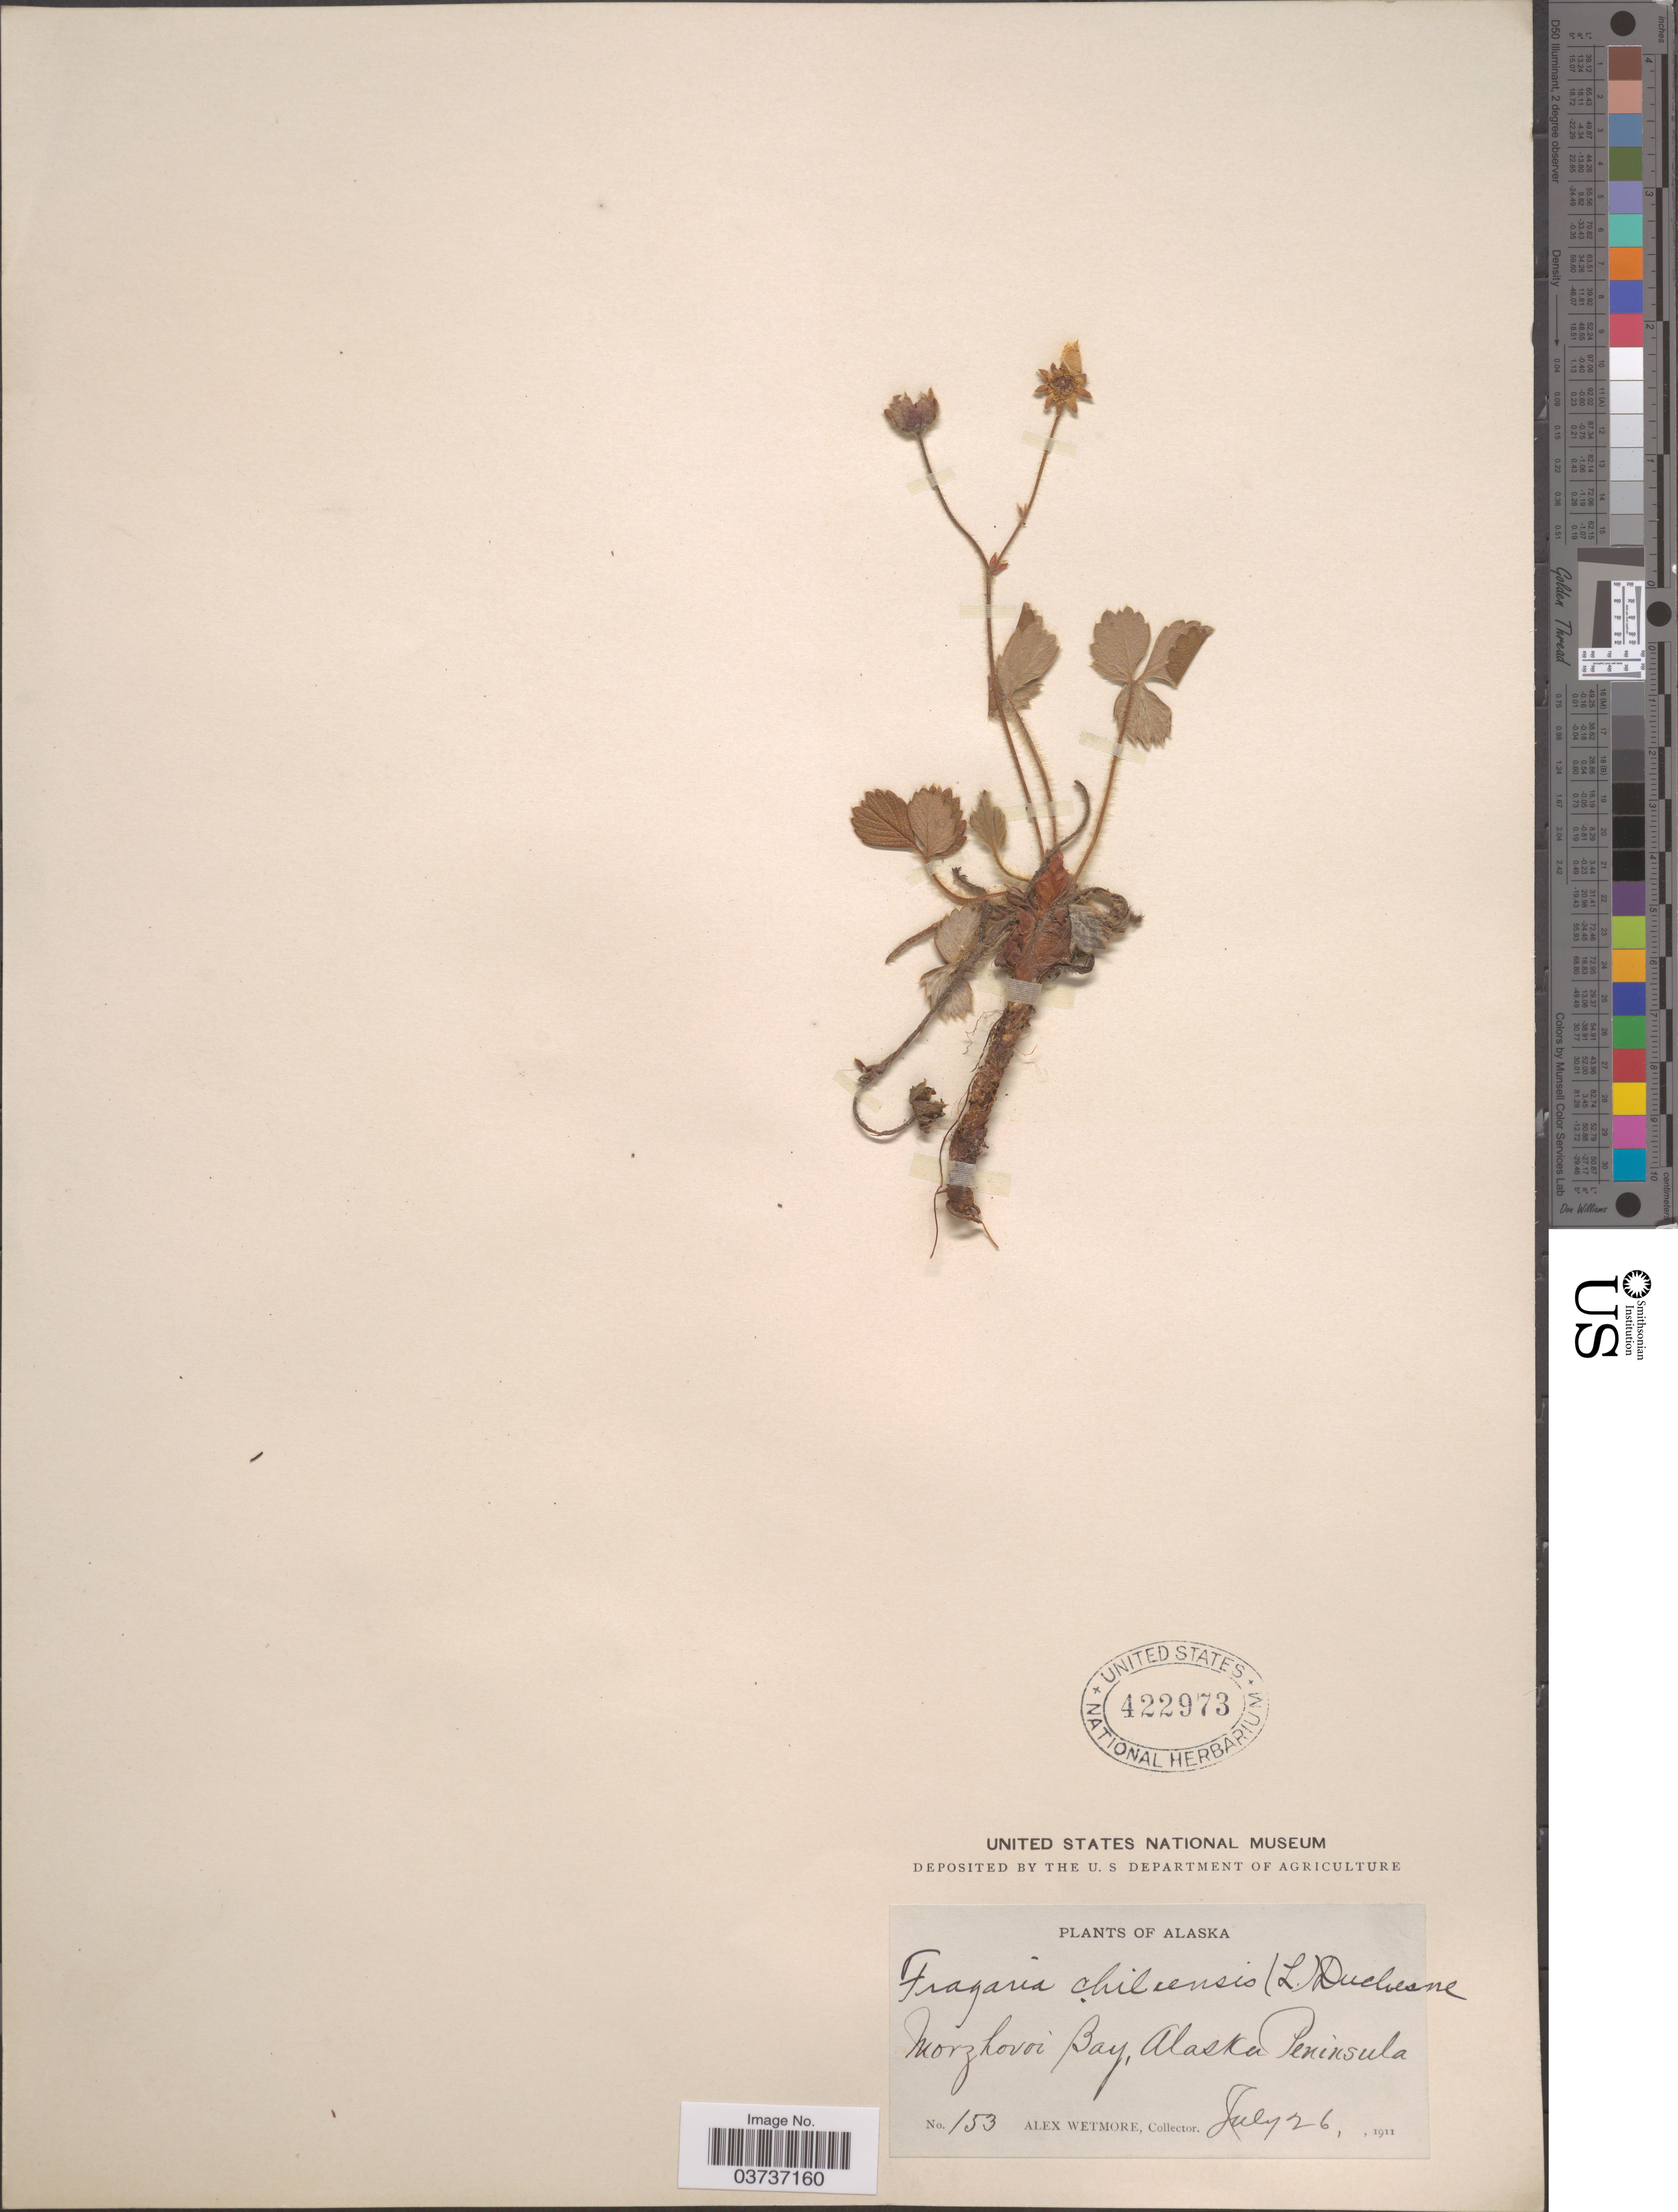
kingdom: Plantae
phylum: Tracheophyta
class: Magnoliopsida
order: Rosales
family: Rosaceae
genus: Fragaria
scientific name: Fragaria chiloensis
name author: (L.) Mill.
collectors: A. Wetmore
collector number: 153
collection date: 1911-07-26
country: United States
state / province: Alaska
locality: Morzhovoi Bay, Alaska Peninsula.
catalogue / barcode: US 422973